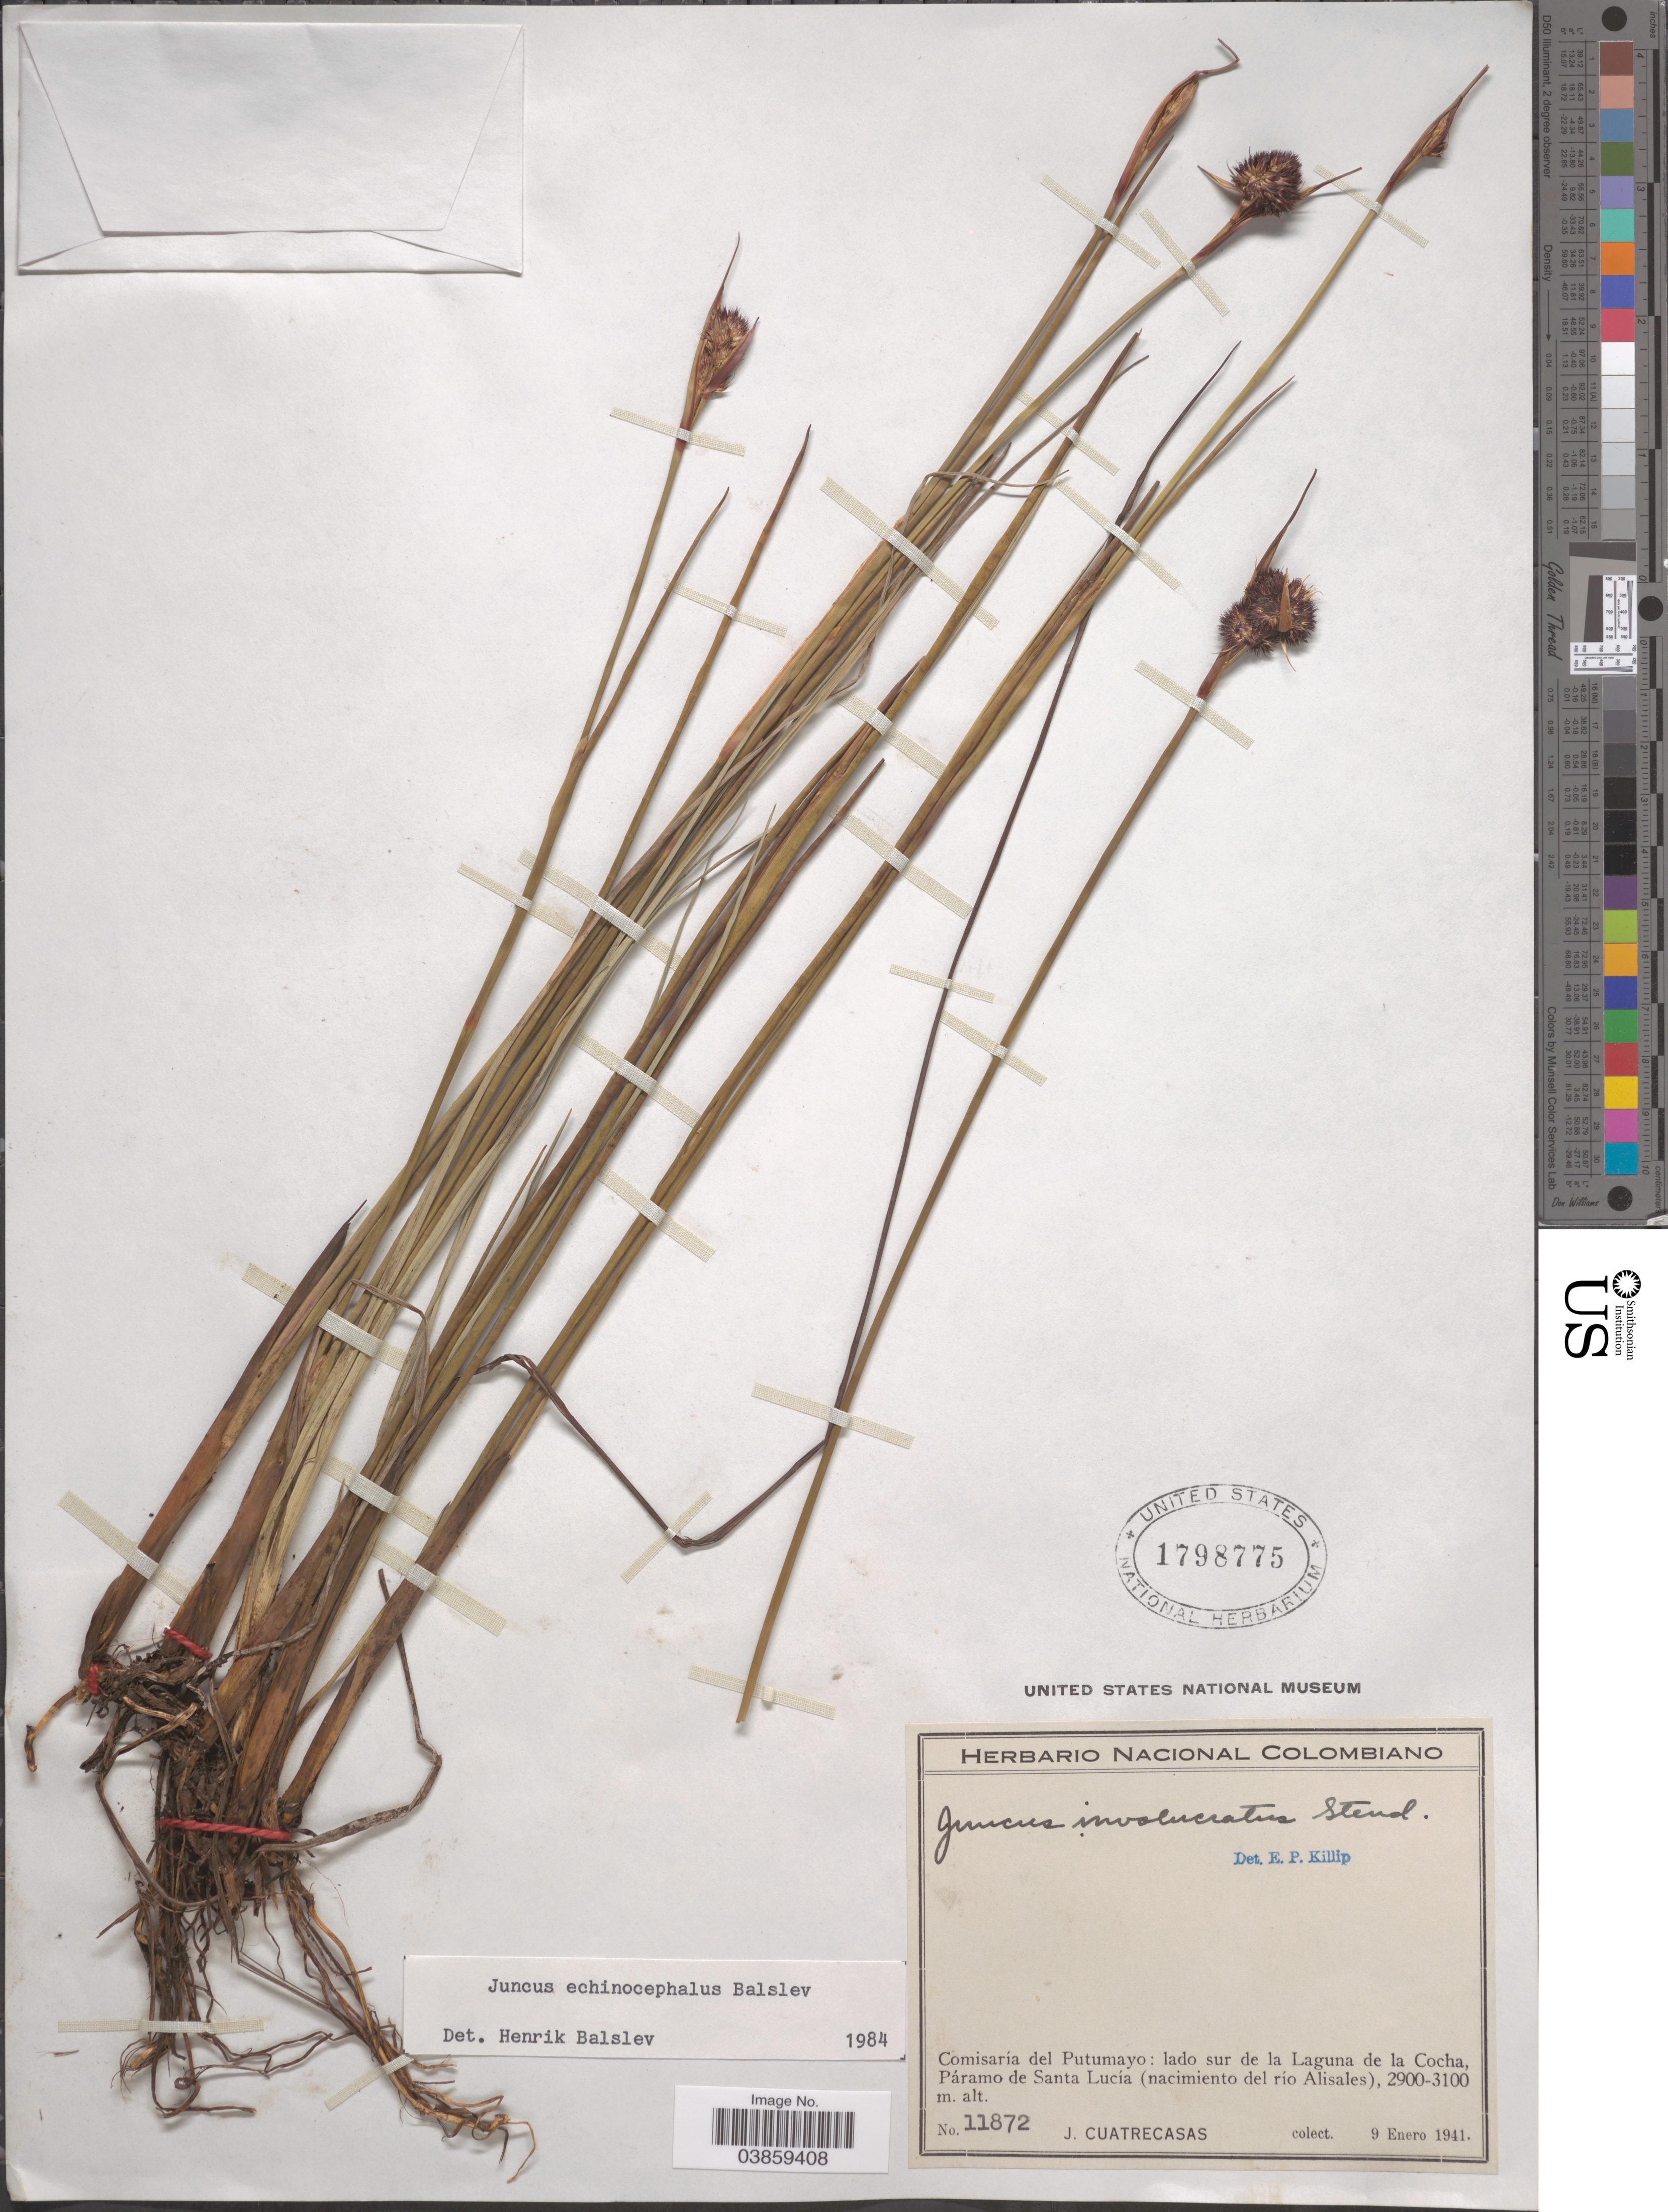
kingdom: Plantae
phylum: Tracheophyta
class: Liliopsida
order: Poales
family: Juncaceae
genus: Juncus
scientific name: Juncus echinocephalus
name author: Balslev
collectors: J. Cuatrecasas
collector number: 11872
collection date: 1941-01-09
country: Colombia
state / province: Putumayo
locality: Comisaría del Putumayo: lado sur de la Laguna de la Cocha, Páramo de Santa Lucia (nacimiento del río Alisales).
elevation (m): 2900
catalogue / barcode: US 1798775